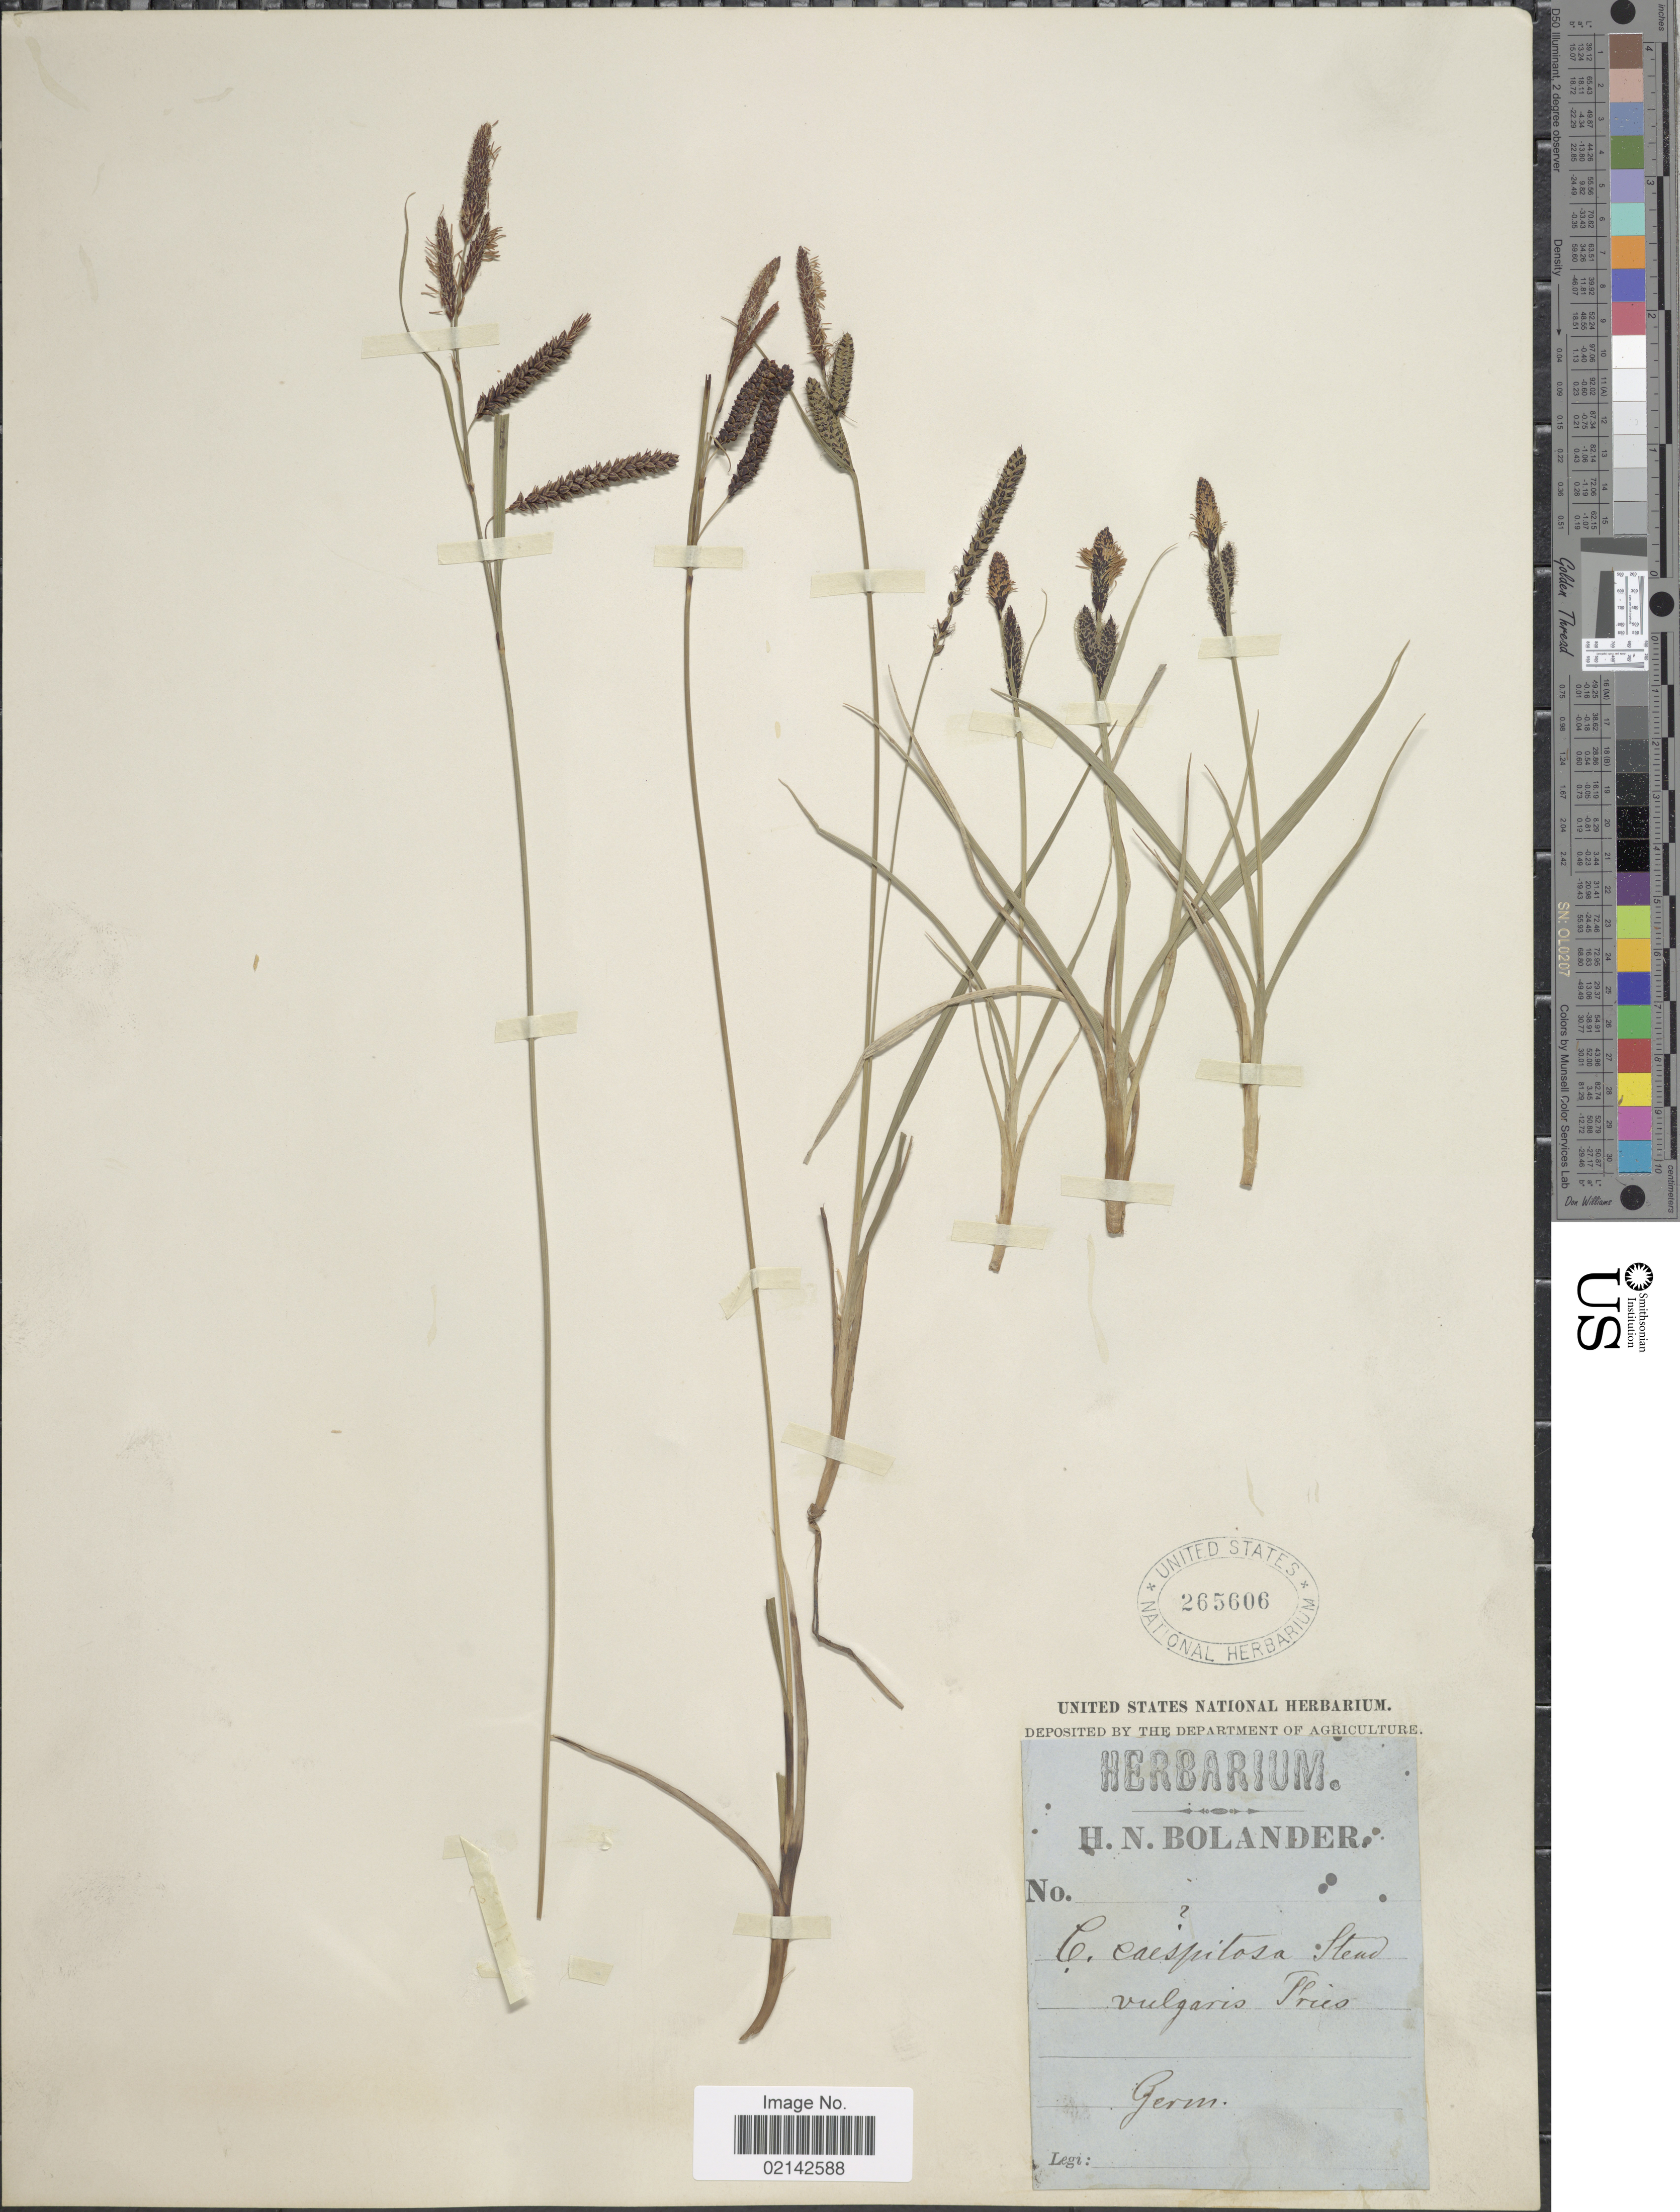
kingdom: Plantae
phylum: Tracheophyta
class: Liliopsida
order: Poales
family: Cyperaceae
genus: Carex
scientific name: Carex cespitosa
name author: L.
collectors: H. N. Bolander (herbarium)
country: Germany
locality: Germ.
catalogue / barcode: US 265606